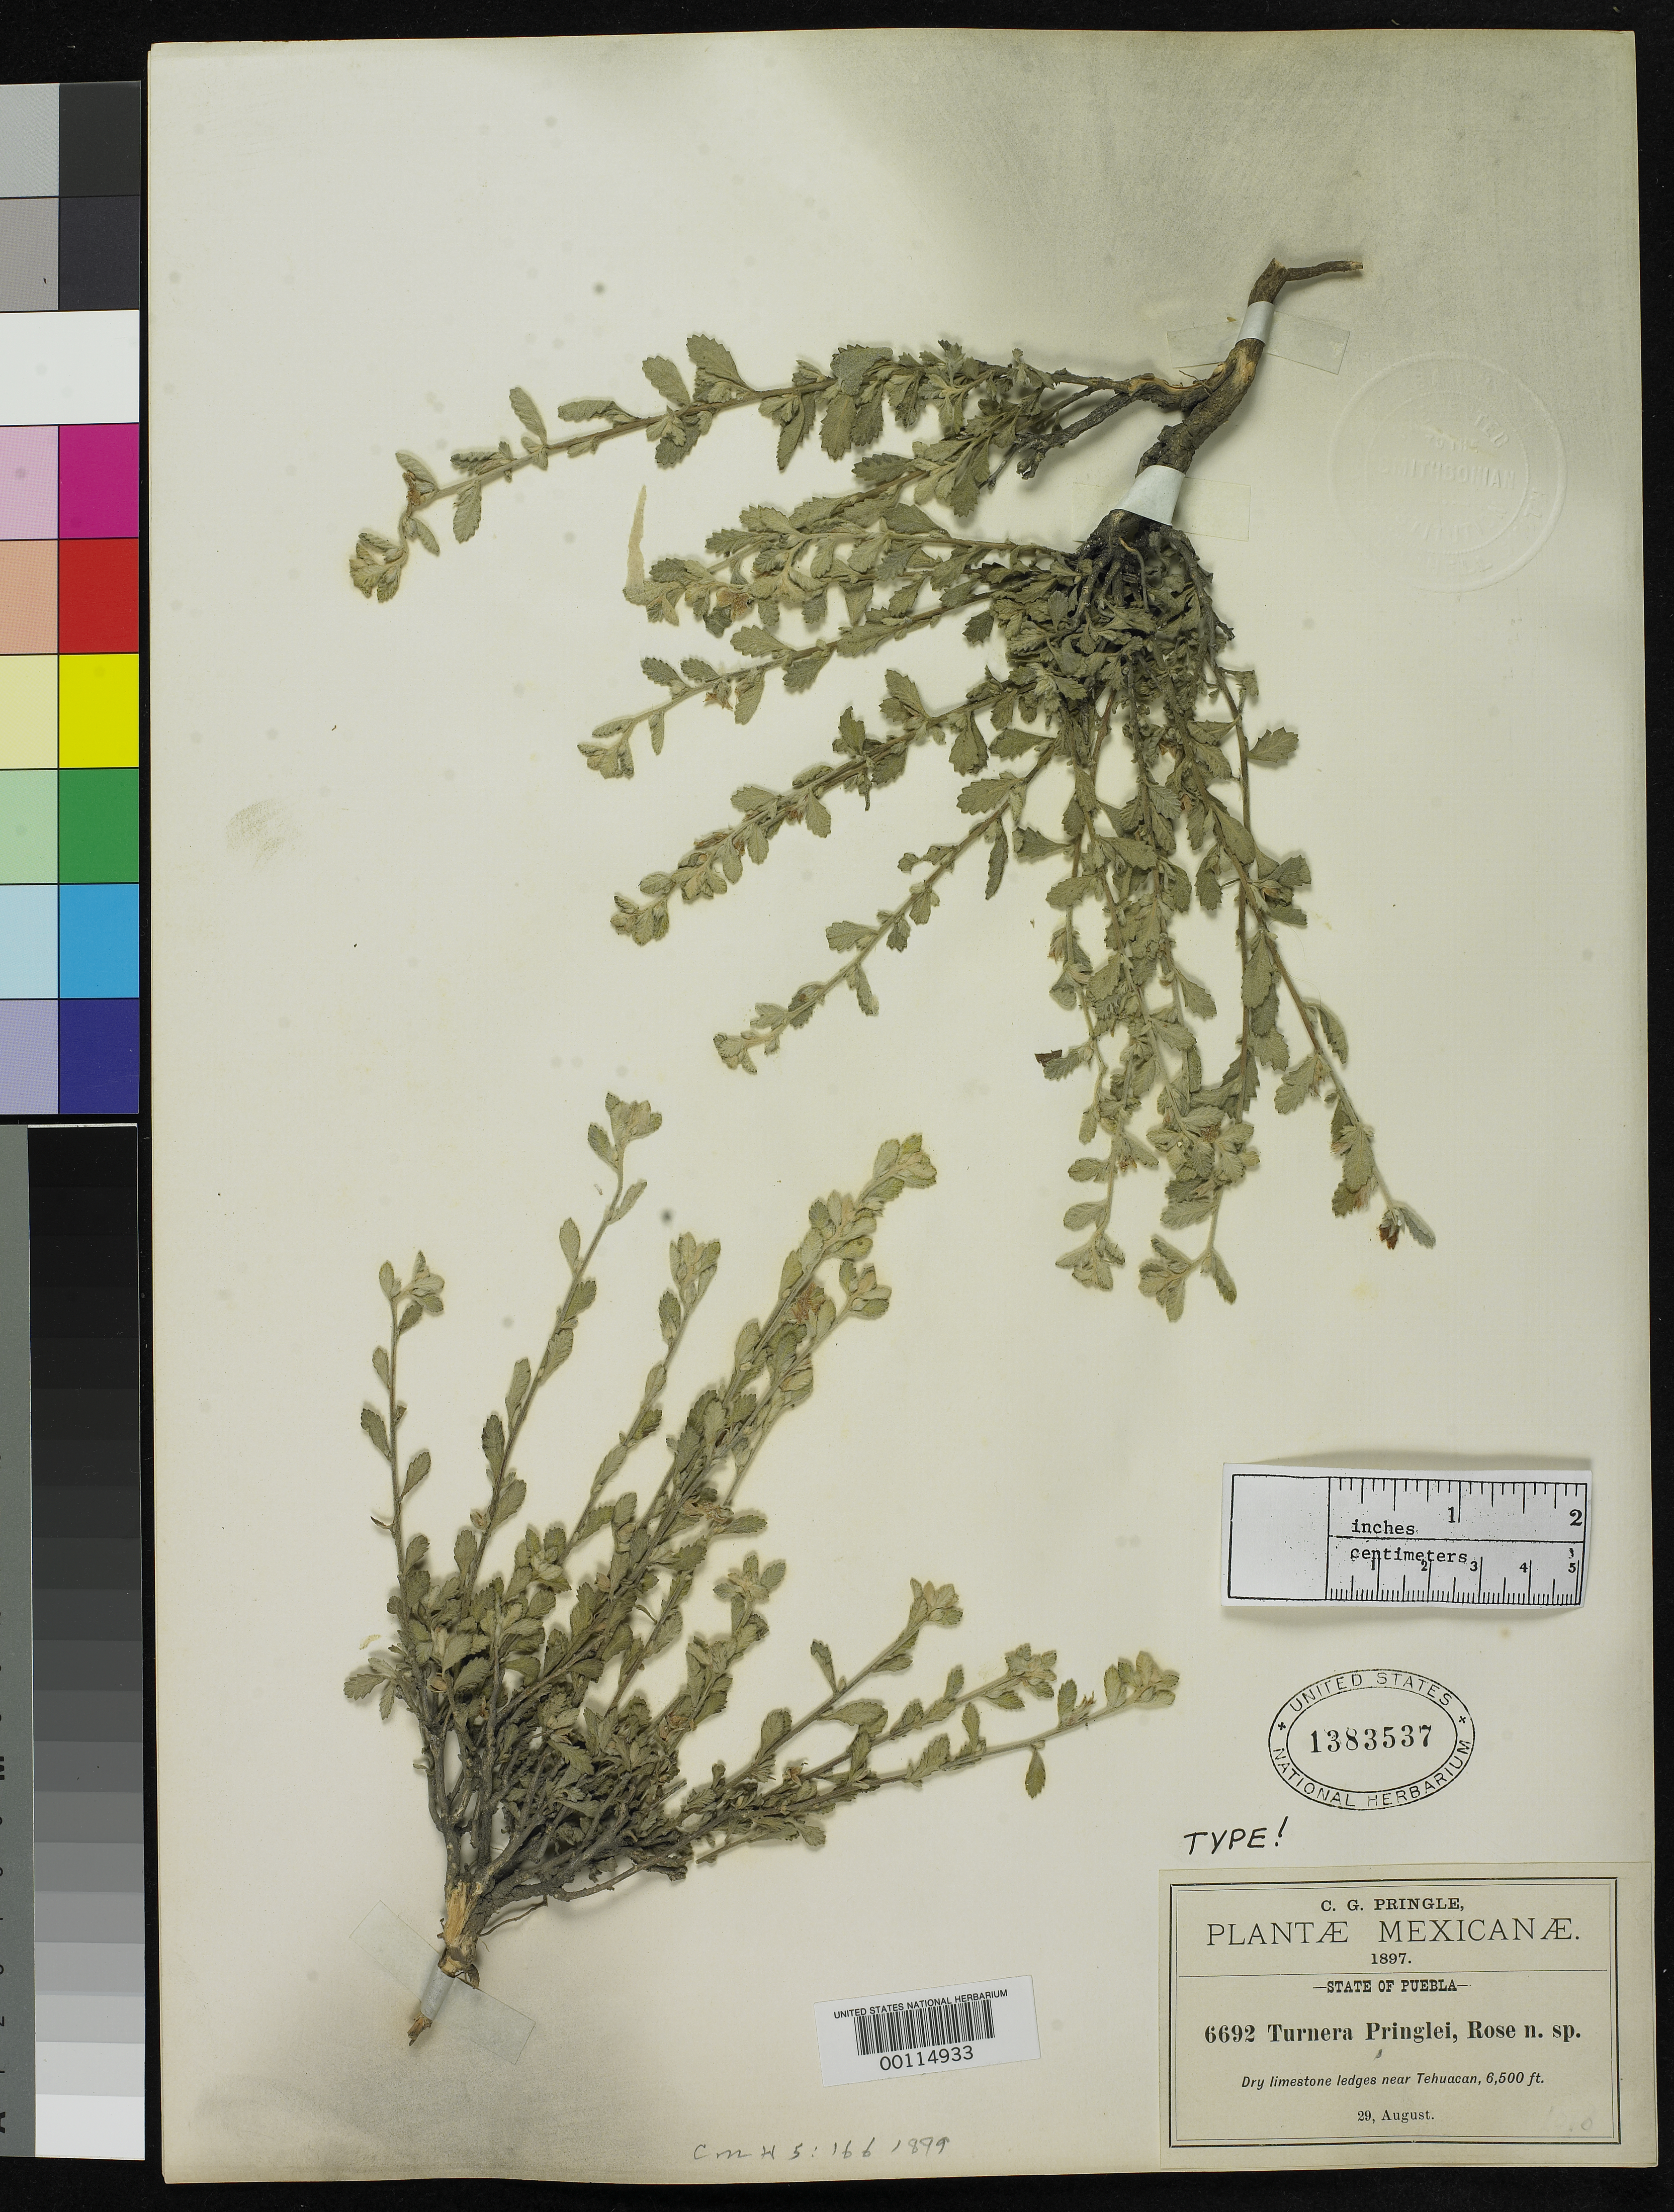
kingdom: Plantae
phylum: Tracheophyta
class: Magnoliopsida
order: Malpighiales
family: Turneraceae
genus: Turnera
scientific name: Turnera pringlei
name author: Rose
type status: Type Collection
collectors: C. G. Pringle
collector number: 6692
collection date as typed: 29 Aug 1897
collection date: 1897-08-29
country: Mexico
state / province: Puebla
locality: Near Tehuacan.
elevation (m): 1981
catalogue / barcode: US 1383537